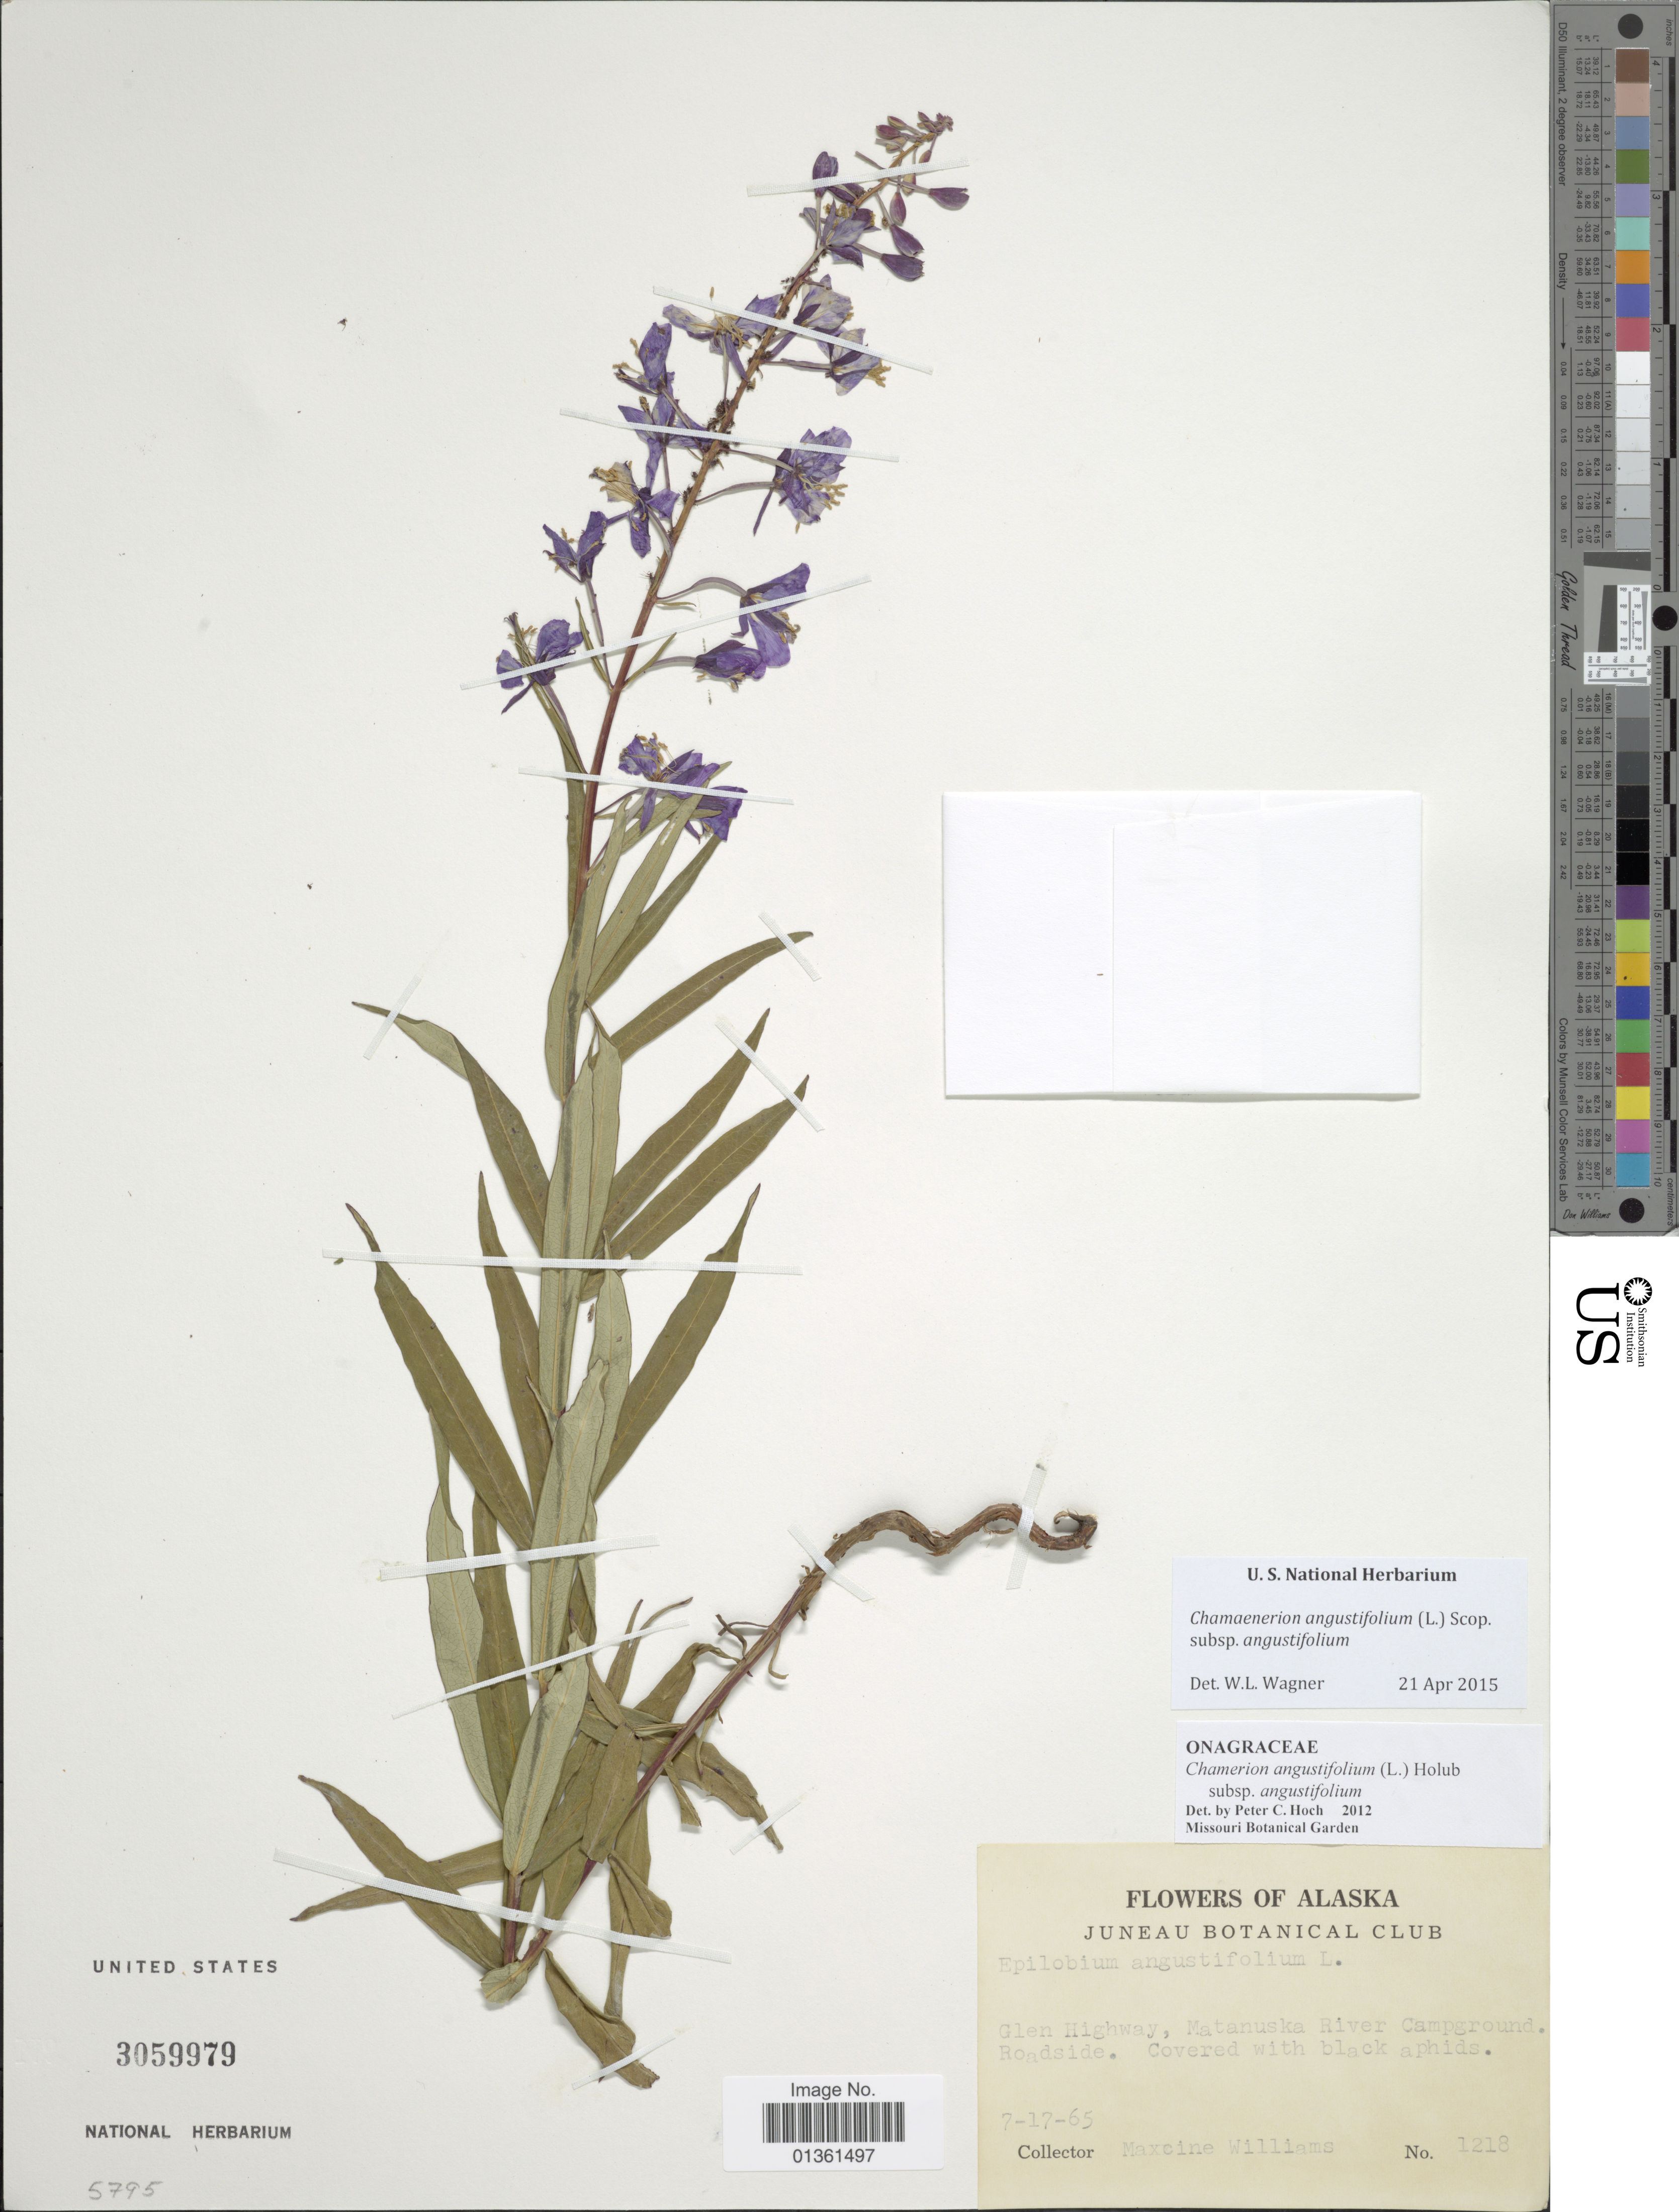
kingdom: Plantae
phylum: Tracheophyta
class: Magnoliopsida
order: Myrtales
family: Onagraceae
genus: Chamaenerion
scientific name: Chamaenerion angustifolium subsp. angustifolium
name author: (L.) Scop.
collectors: M. Williams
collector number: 1218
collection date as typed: Transcribed d/m/y: 17/7/65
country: United States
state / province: Alaska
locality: Glen Highway, Matanuska River Campground.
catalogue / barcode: US 3059979